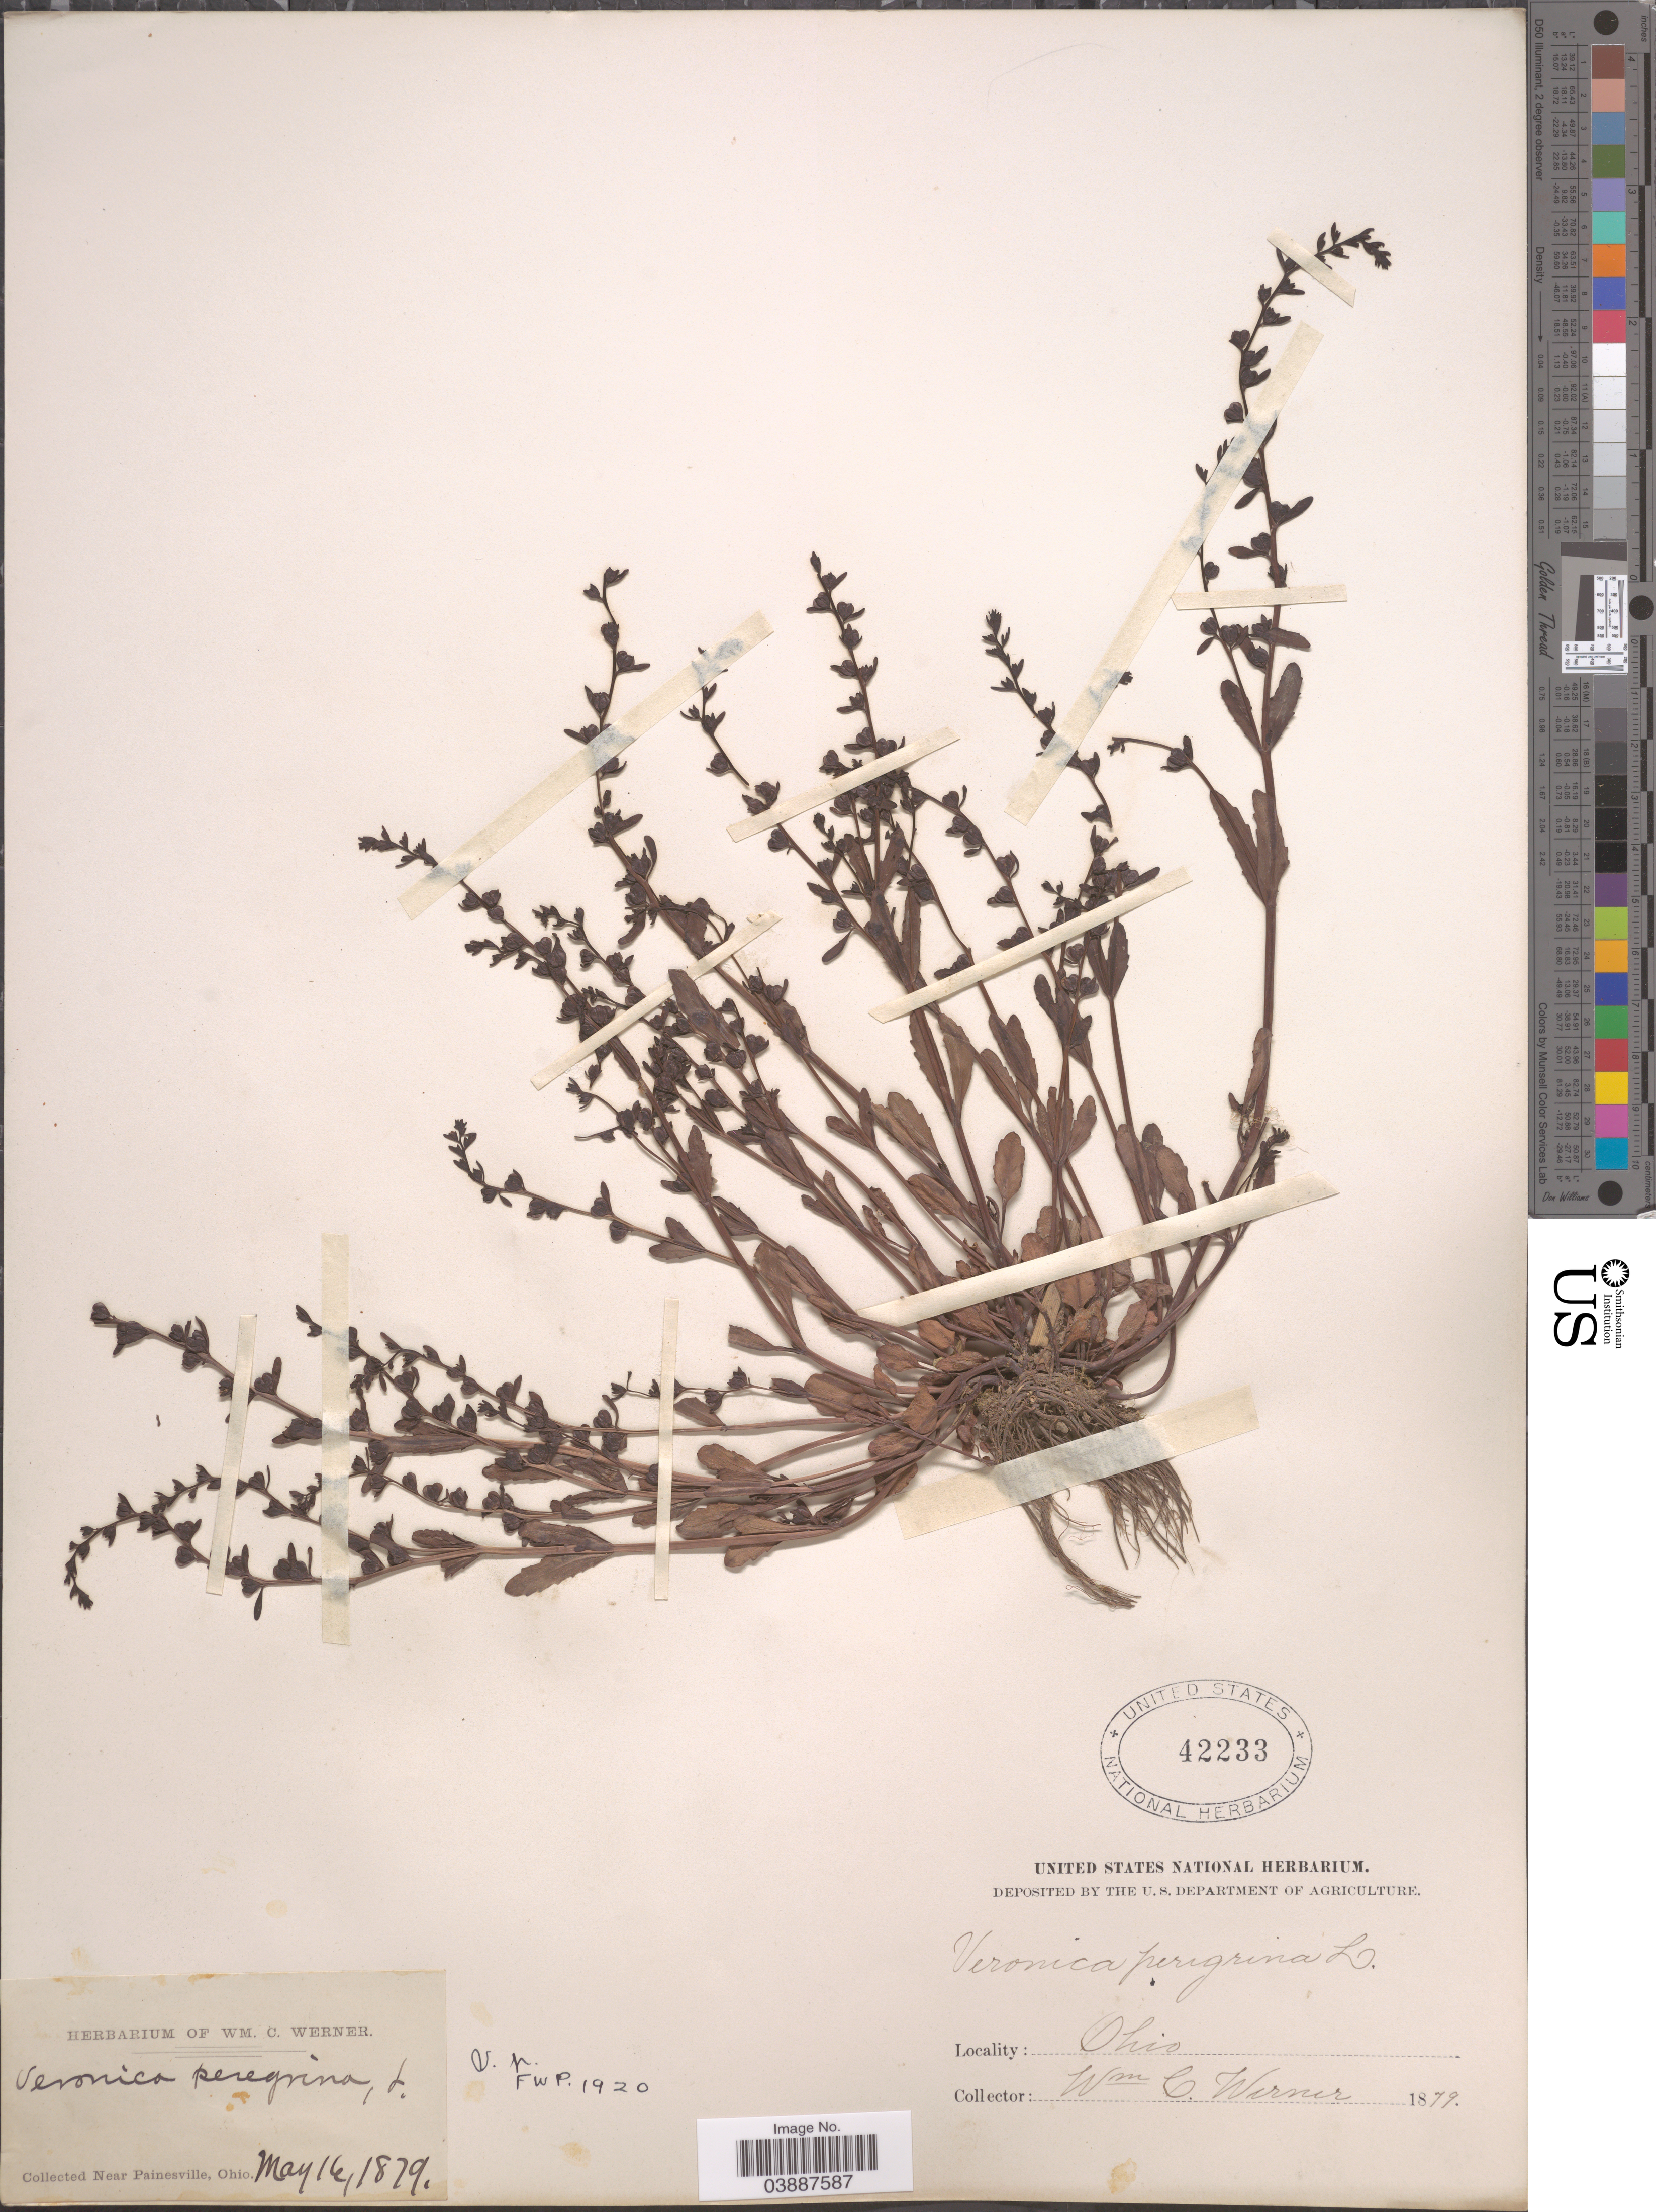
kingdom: Plantae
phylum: Tracheophyta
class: Magnoliopsida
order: Lamiales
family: Plantaginaceae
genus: Veronica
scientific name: Veronica peregrina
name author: L.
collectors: W. Werner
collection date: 1879-05-16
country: United States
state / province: Ohio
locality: Near Painesville.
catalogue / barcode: US 42233